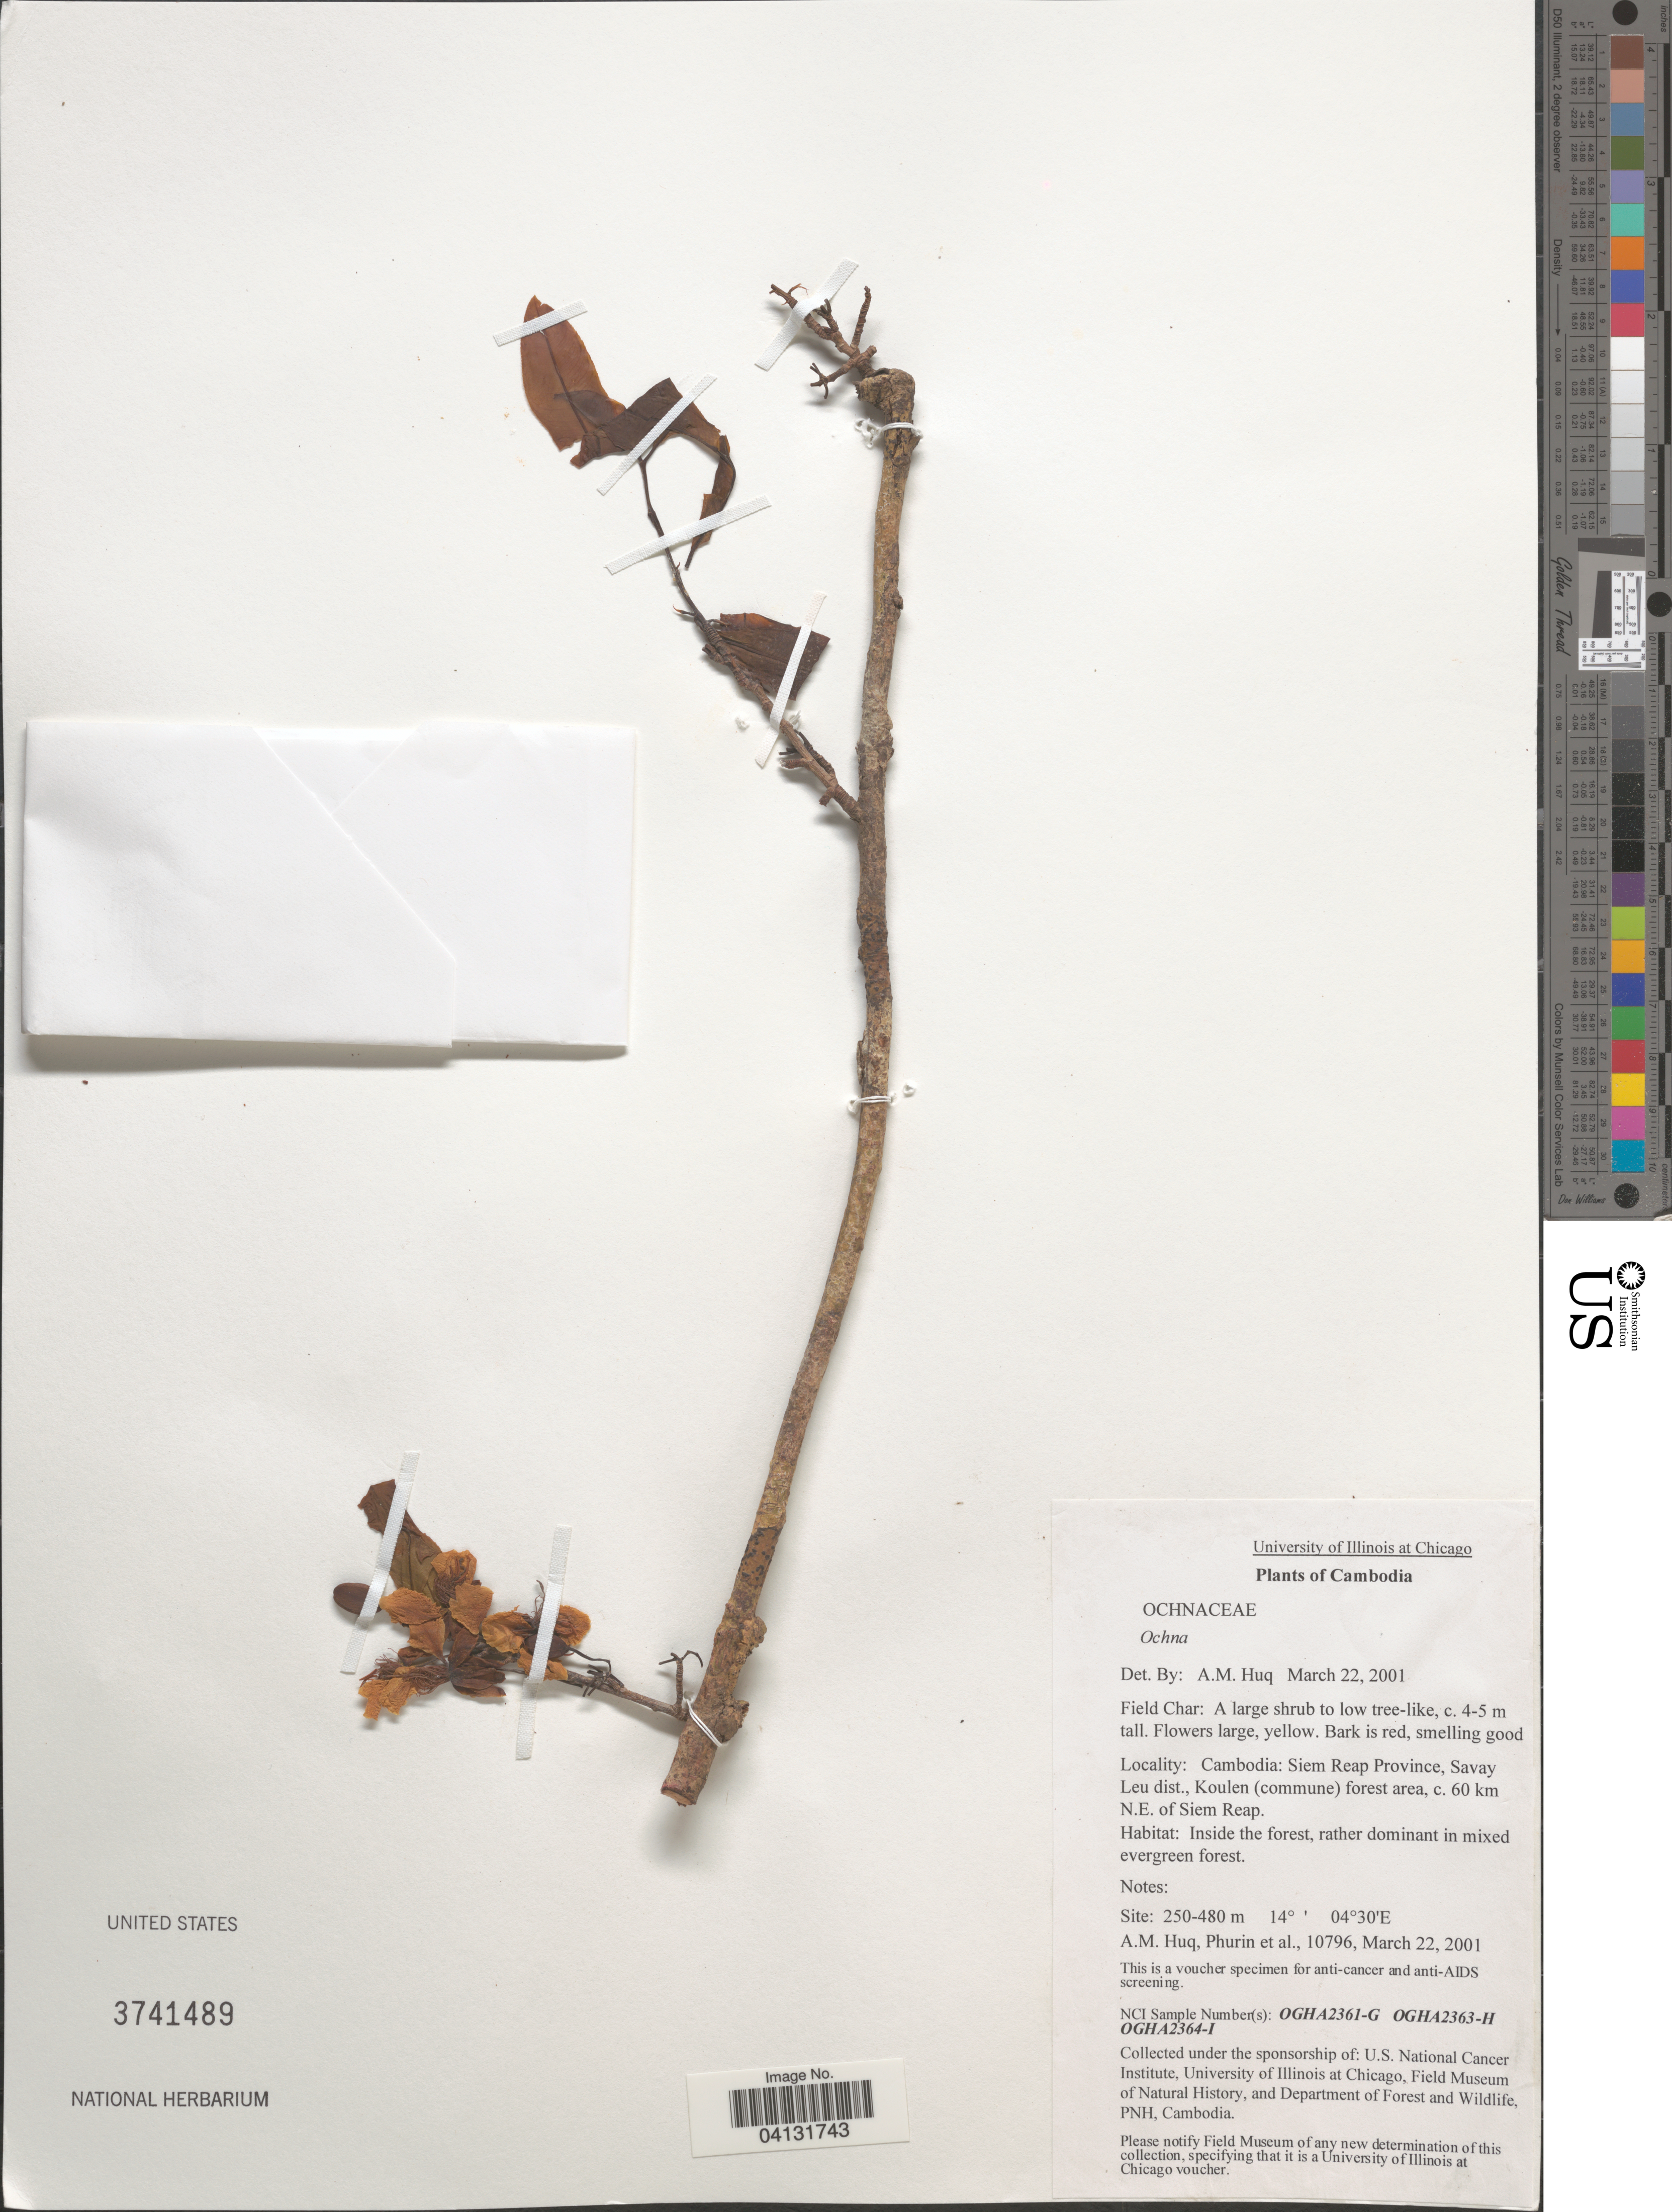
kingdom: Plantae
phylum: Tracheophyta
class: Magnoliopsida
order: Malpighiales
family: Ochnaceae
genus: Ochna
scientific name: Ochna sp.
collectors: A. M. Huq, -. Phurin & et al.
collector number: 10796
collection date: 2001-03-22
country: Cambodia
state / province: Siĕm Réab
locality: Siem Reap Province, Savay Leu dist., Koulen (commune) forest area, c. 60 km N.E. of Siem Reap.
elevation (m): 250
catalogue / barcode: US 3741489